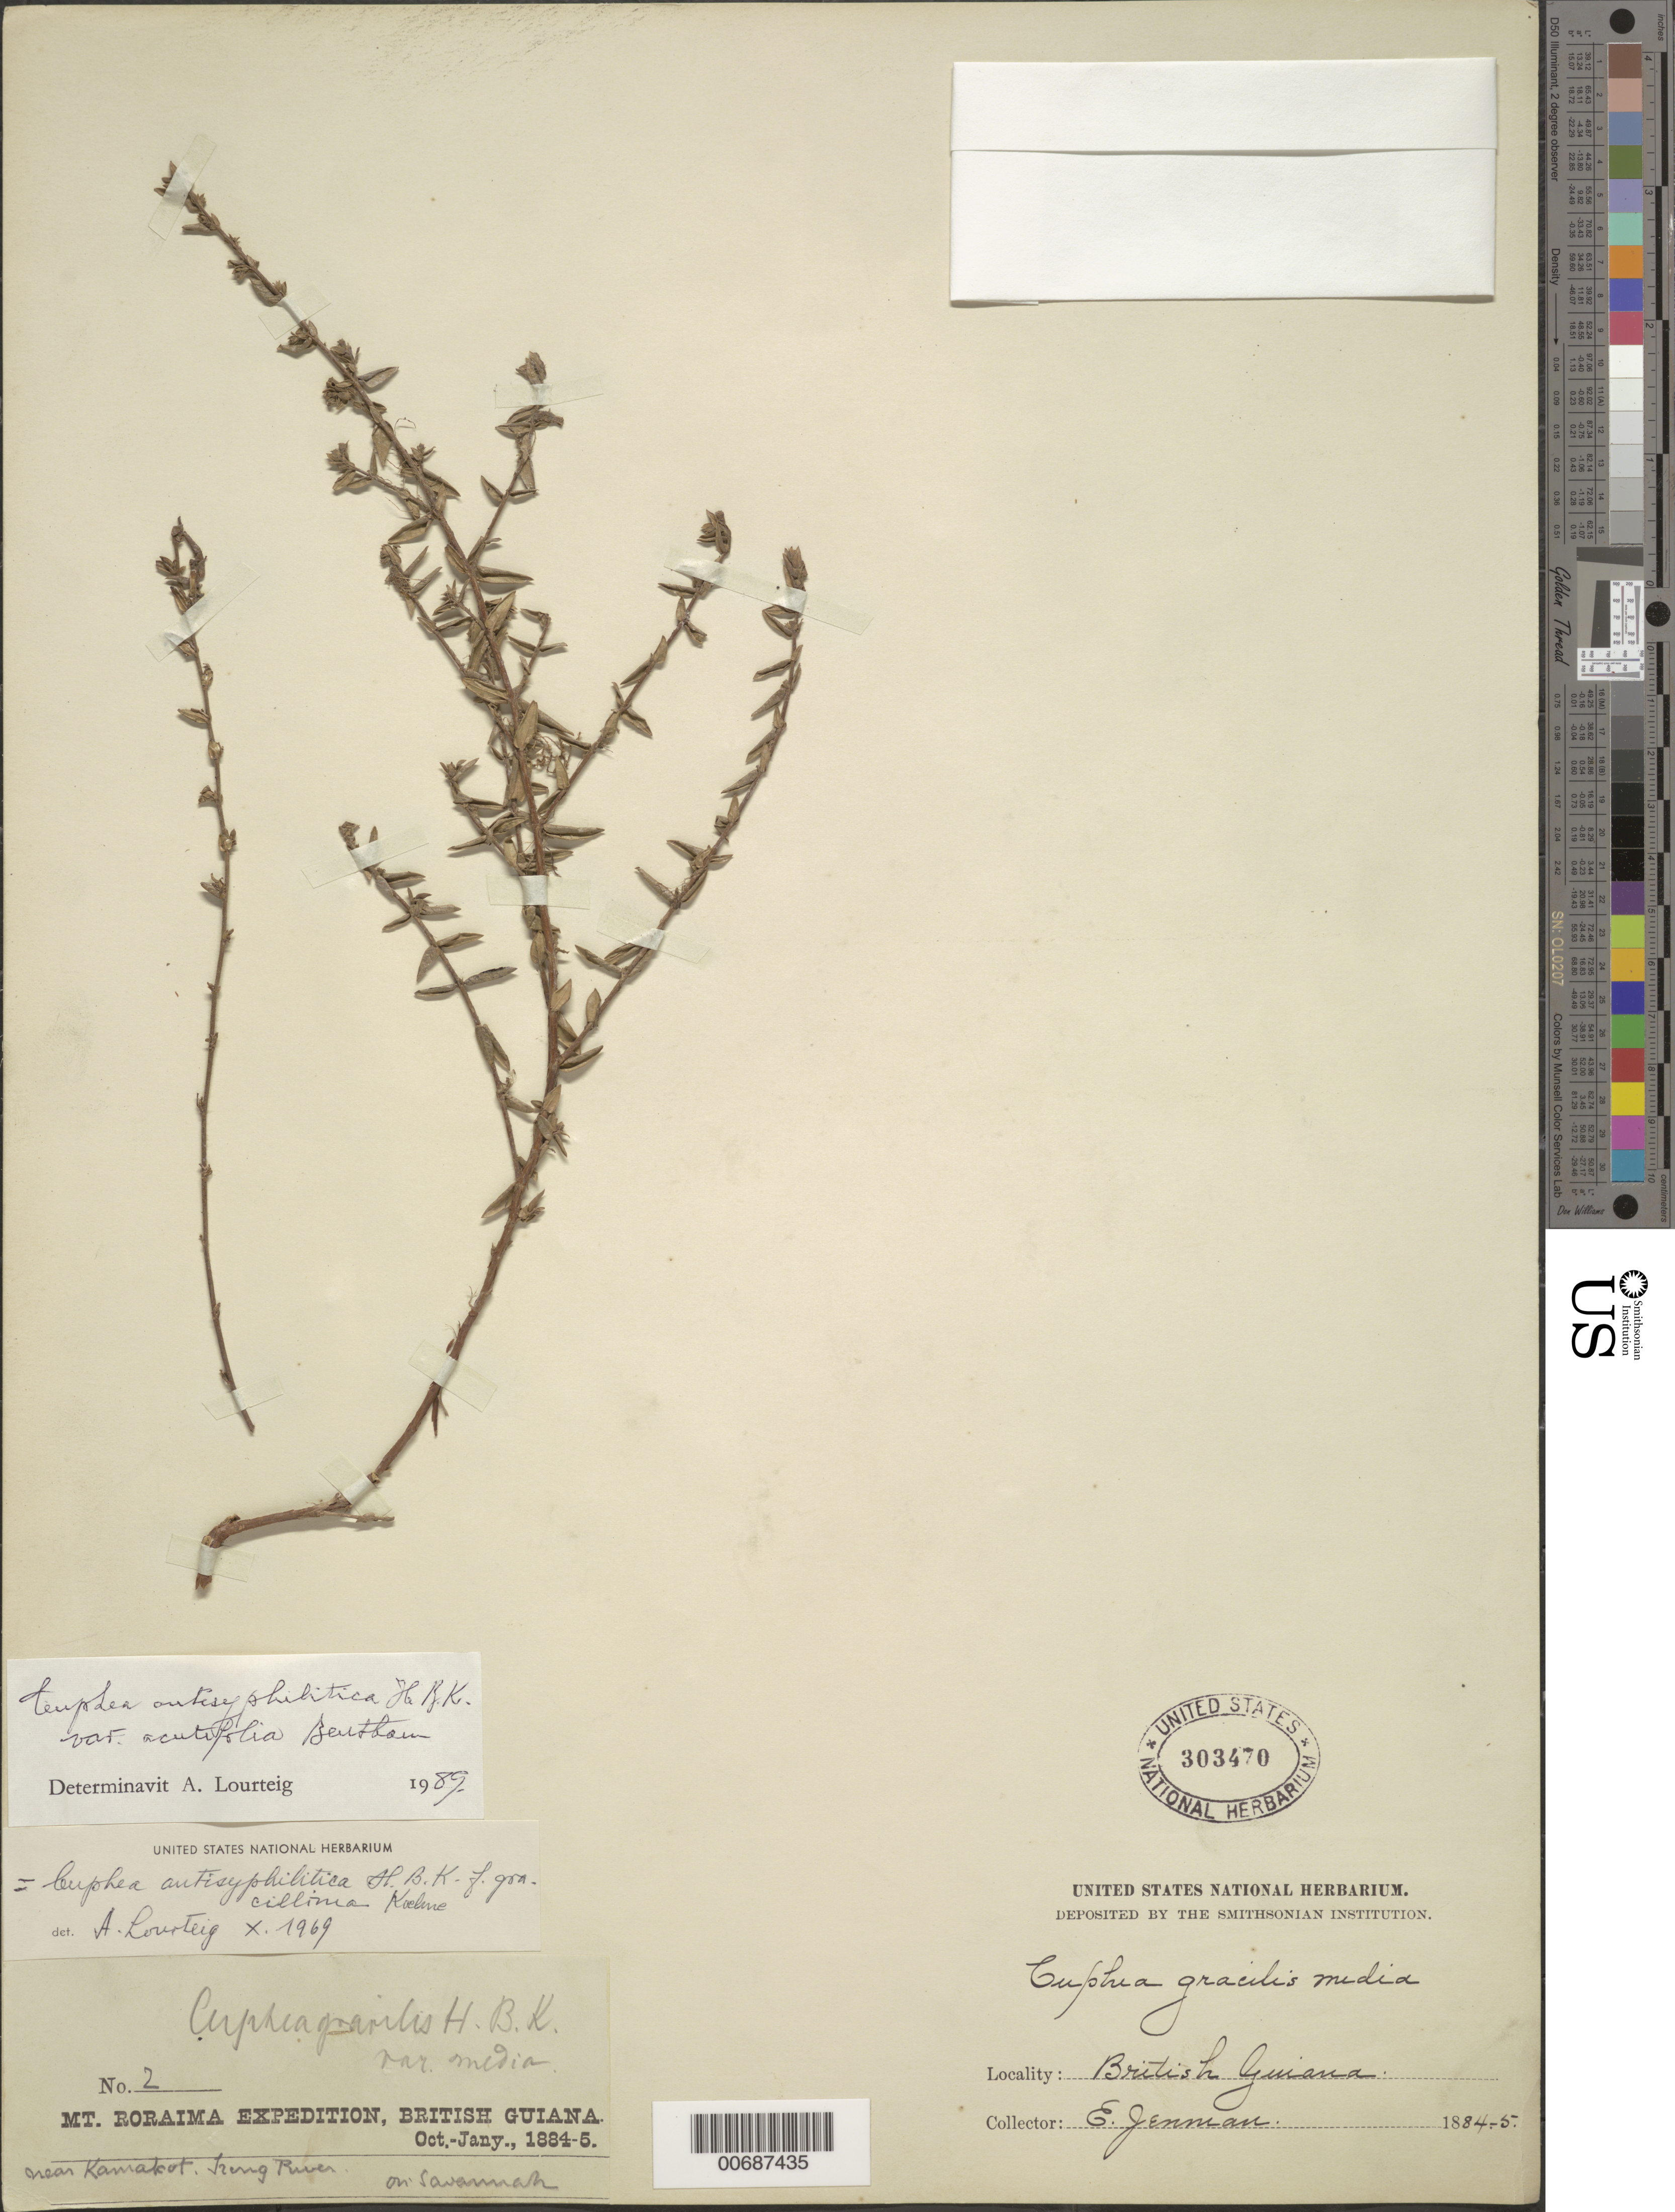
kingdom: Plantae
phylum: Tracheophyta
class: Magnoliopsida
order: Myrtales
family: Lythraceae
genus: Cuphea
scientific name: Cuphea antisyphilitica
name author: Kunth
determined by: Lourteig, A.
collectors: G. S. Jenman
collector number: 2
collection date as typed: October 1884 to January 1885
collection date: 1884-10/1885-01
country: Guyana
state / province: Cuyuni-Mazaruni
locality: Kamakat Irong River, near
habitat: Savanna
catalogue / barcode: US 303470